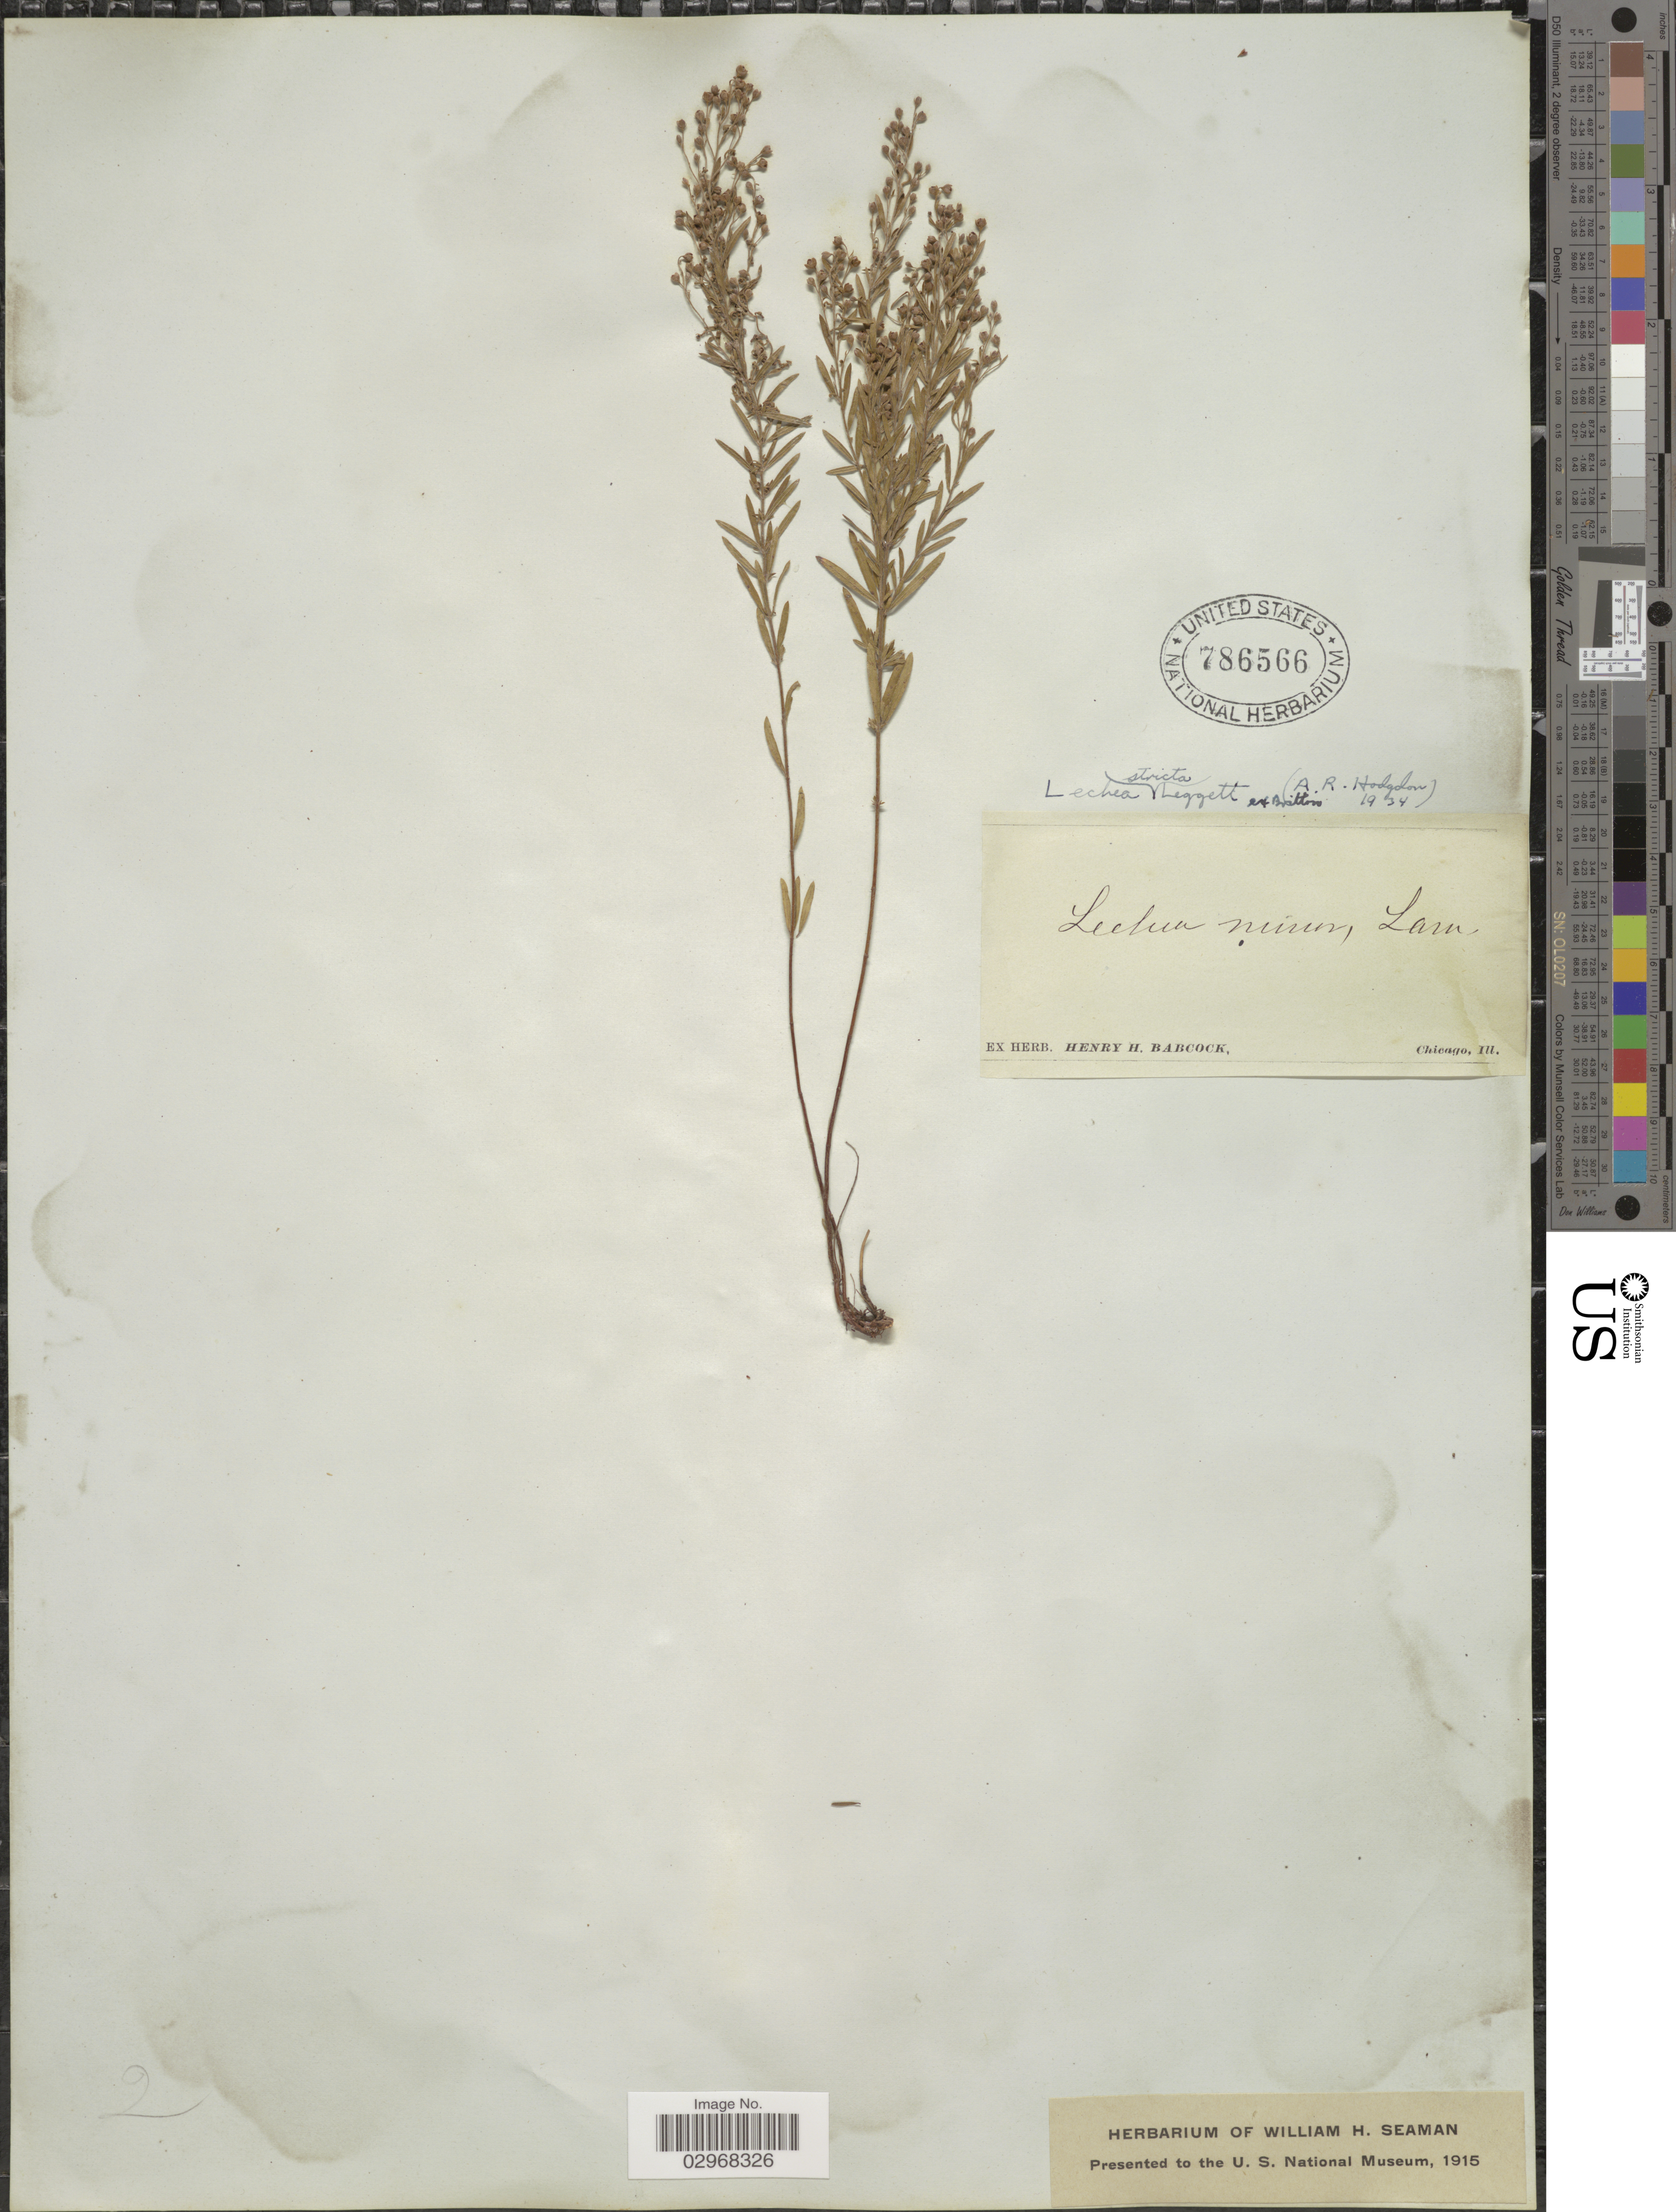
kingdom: Plantae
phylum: Tracheophyta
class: Magnoliopsida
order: Malvales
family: Cistaceae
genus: Lechea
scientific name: Lechea stricta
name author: Legg.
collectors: ex herb. Henry Homes Babcock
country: United States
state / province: Illinois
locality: Chicago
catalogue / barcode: US 786566